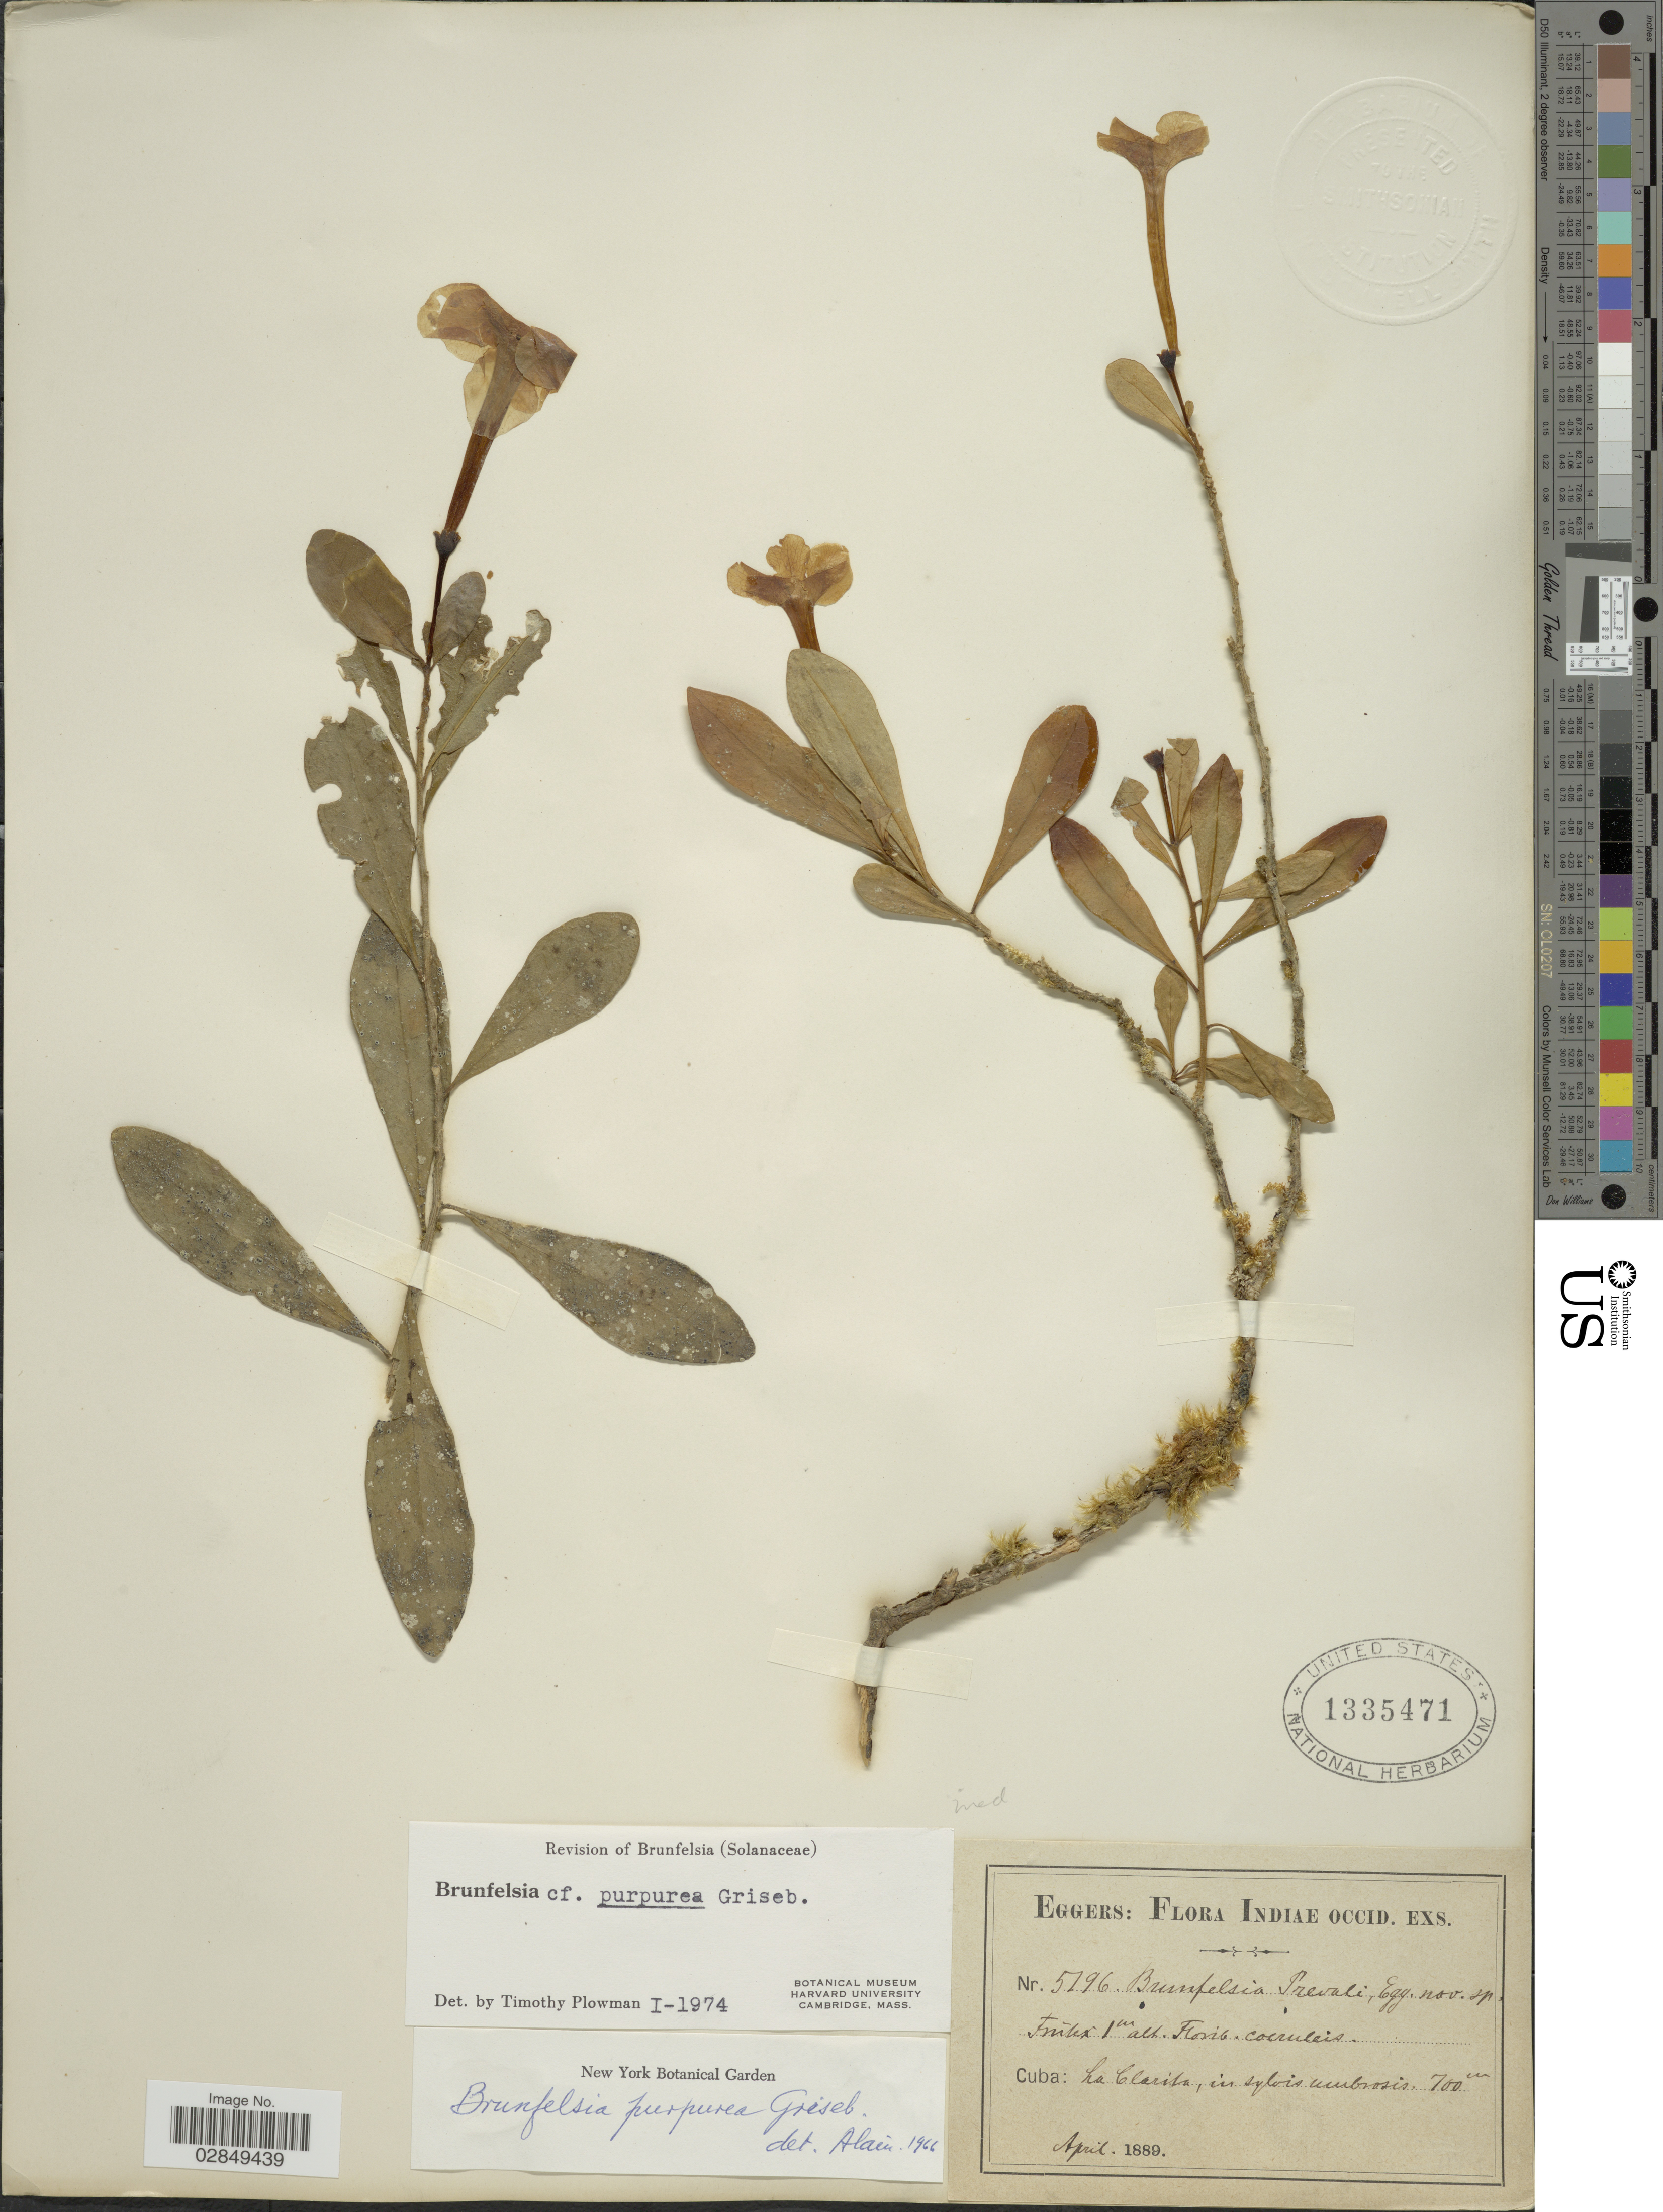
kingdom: Plantae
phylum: Tracheophyta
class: Magnoliopsida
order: Solanales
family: Solanaceae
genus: Brunfelsia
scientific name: Brunfelsia purpurea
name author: Griseb.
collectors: -. Eggers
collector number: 5196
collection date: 1889-04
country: Cuba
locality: Indiae occid. La Clarisa, in sylvis mubrosis.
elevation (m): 700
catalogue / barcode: US 1335471